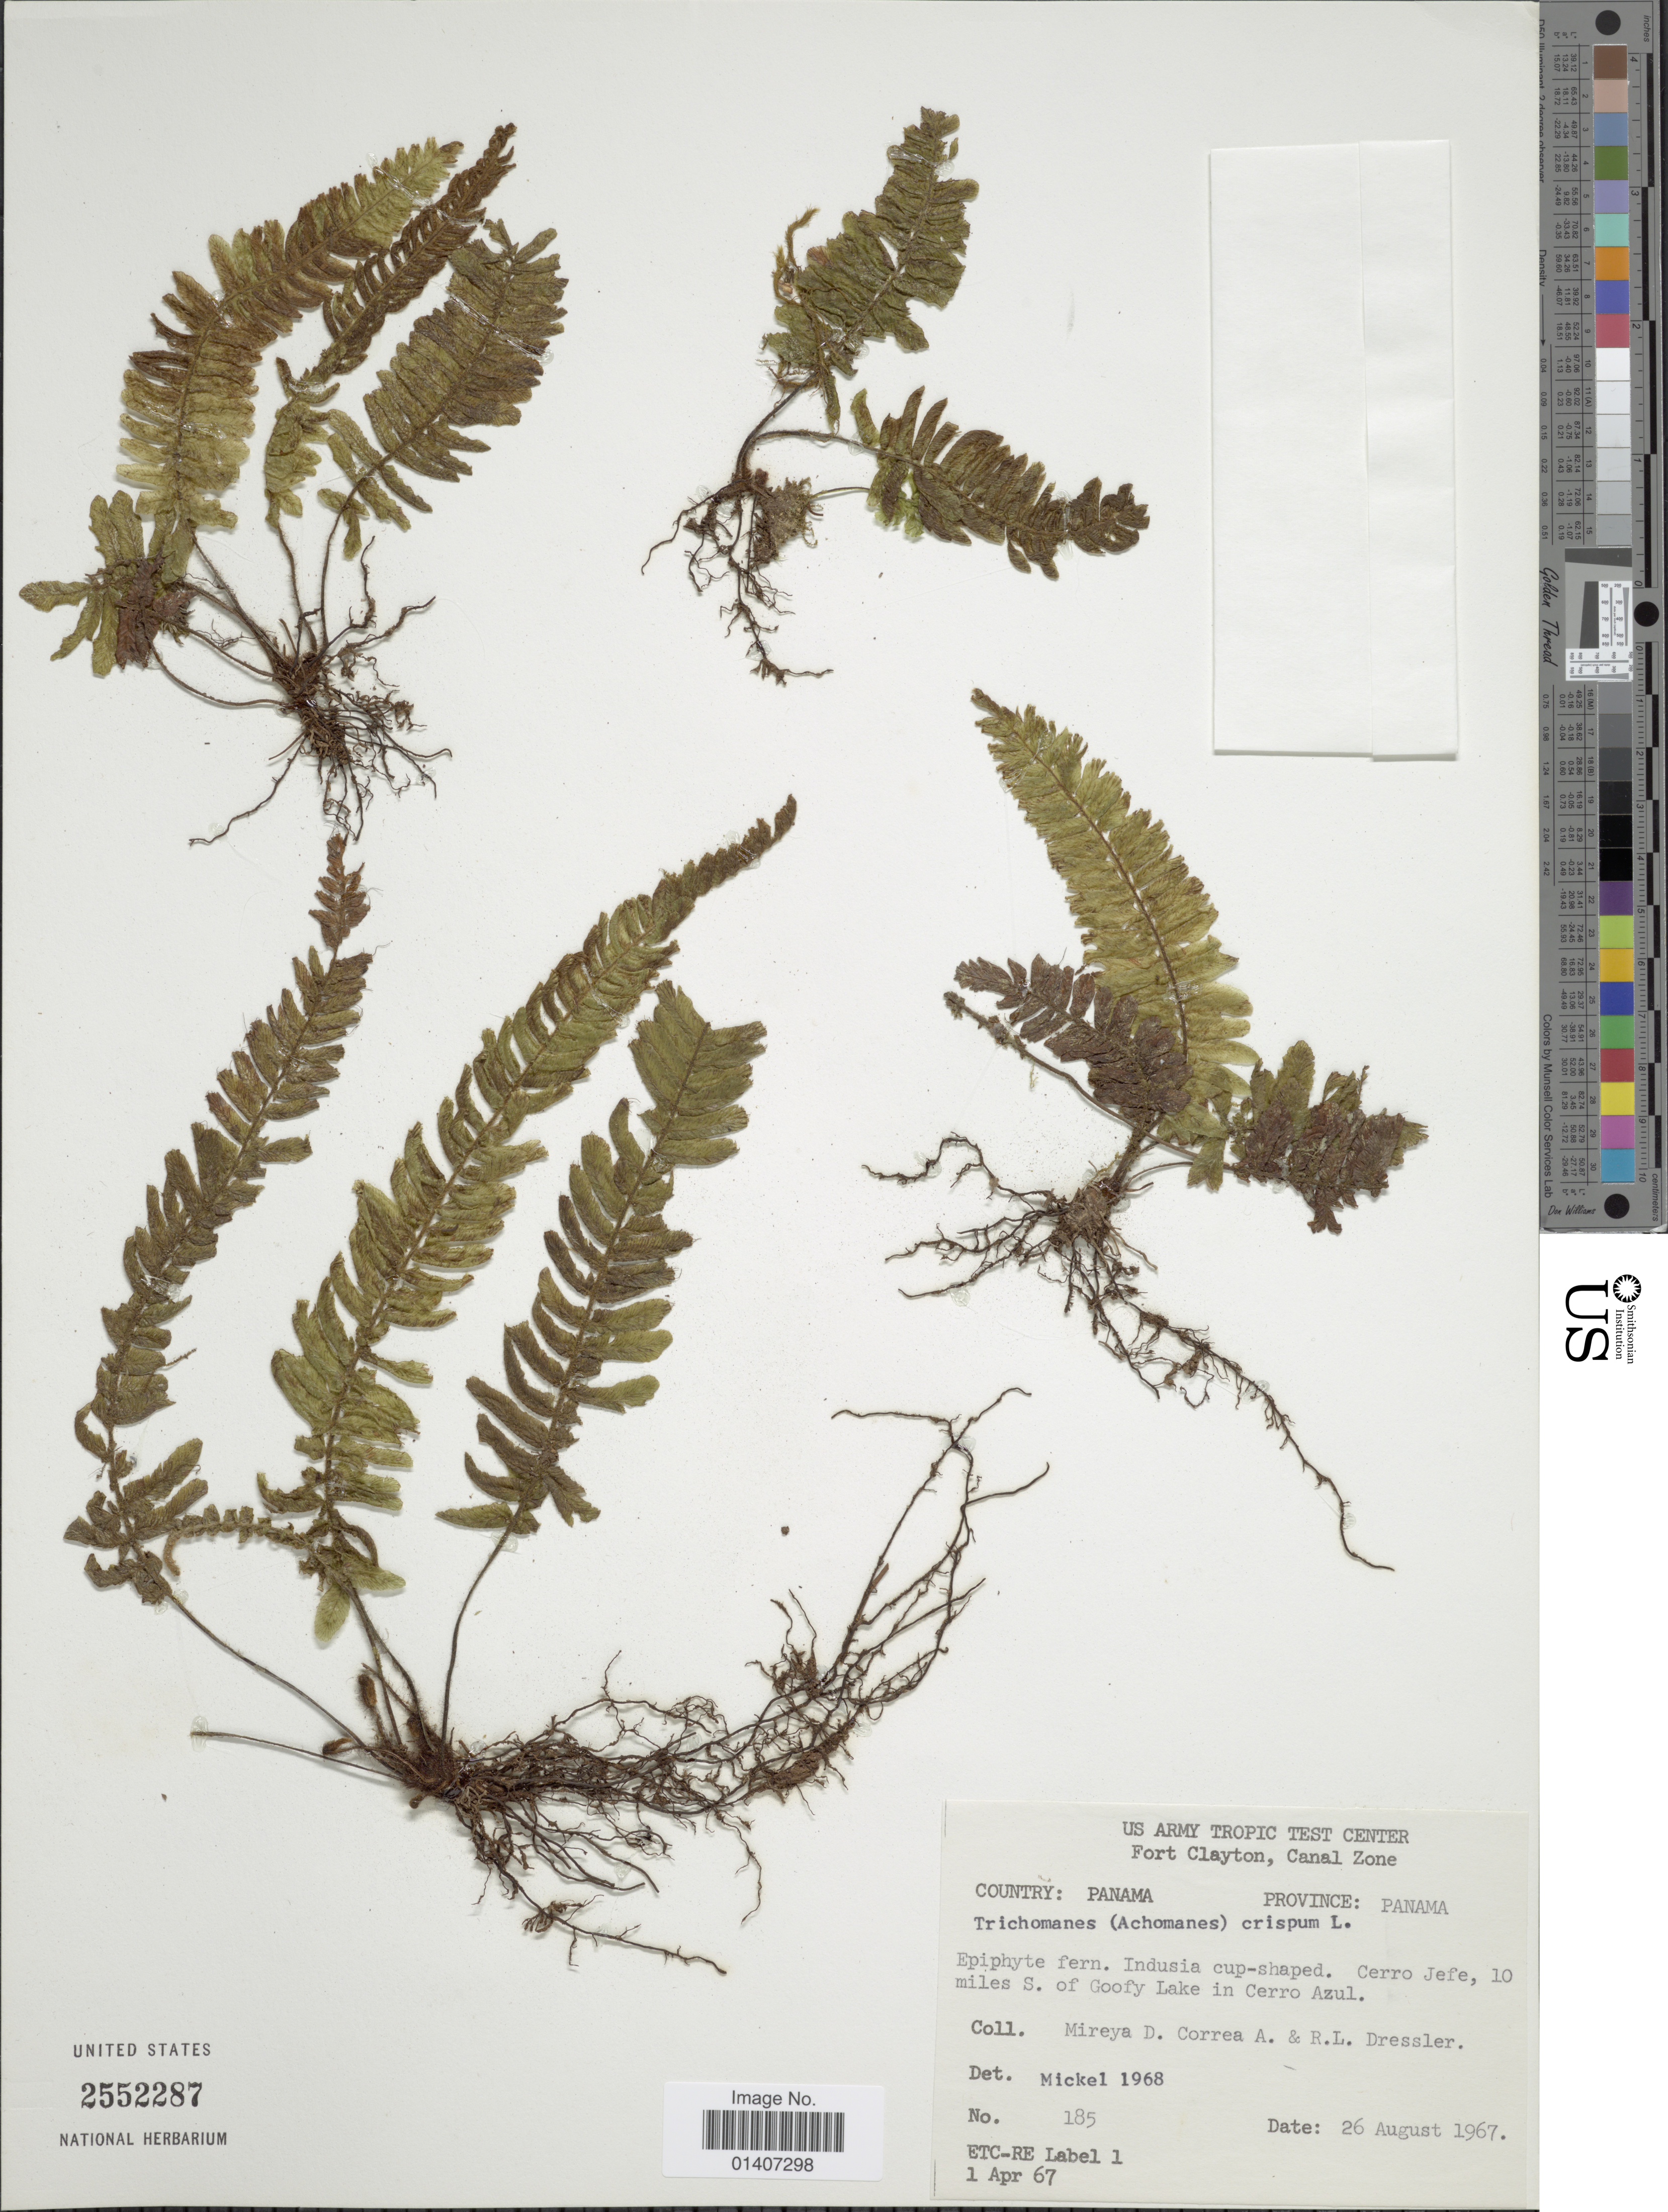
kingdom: Plantae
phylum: Tracheophyta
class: Polypodiopsida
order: Hymenophyllales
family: Hymenophyllaceae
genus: Trichomanes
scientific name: Trichomanes crispum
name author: L.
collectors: M. D. Corrêa-A. & R. Dressler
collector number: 185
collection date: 1967-08-26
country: Panama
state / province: Panamá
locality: US Army tropic test center, Fort Clayton, Canal Zone, County Panama, Province Panama, Cerro Jefe, 10miles S of Goofy Lake in Cerro Azul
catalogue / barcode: US 2552287